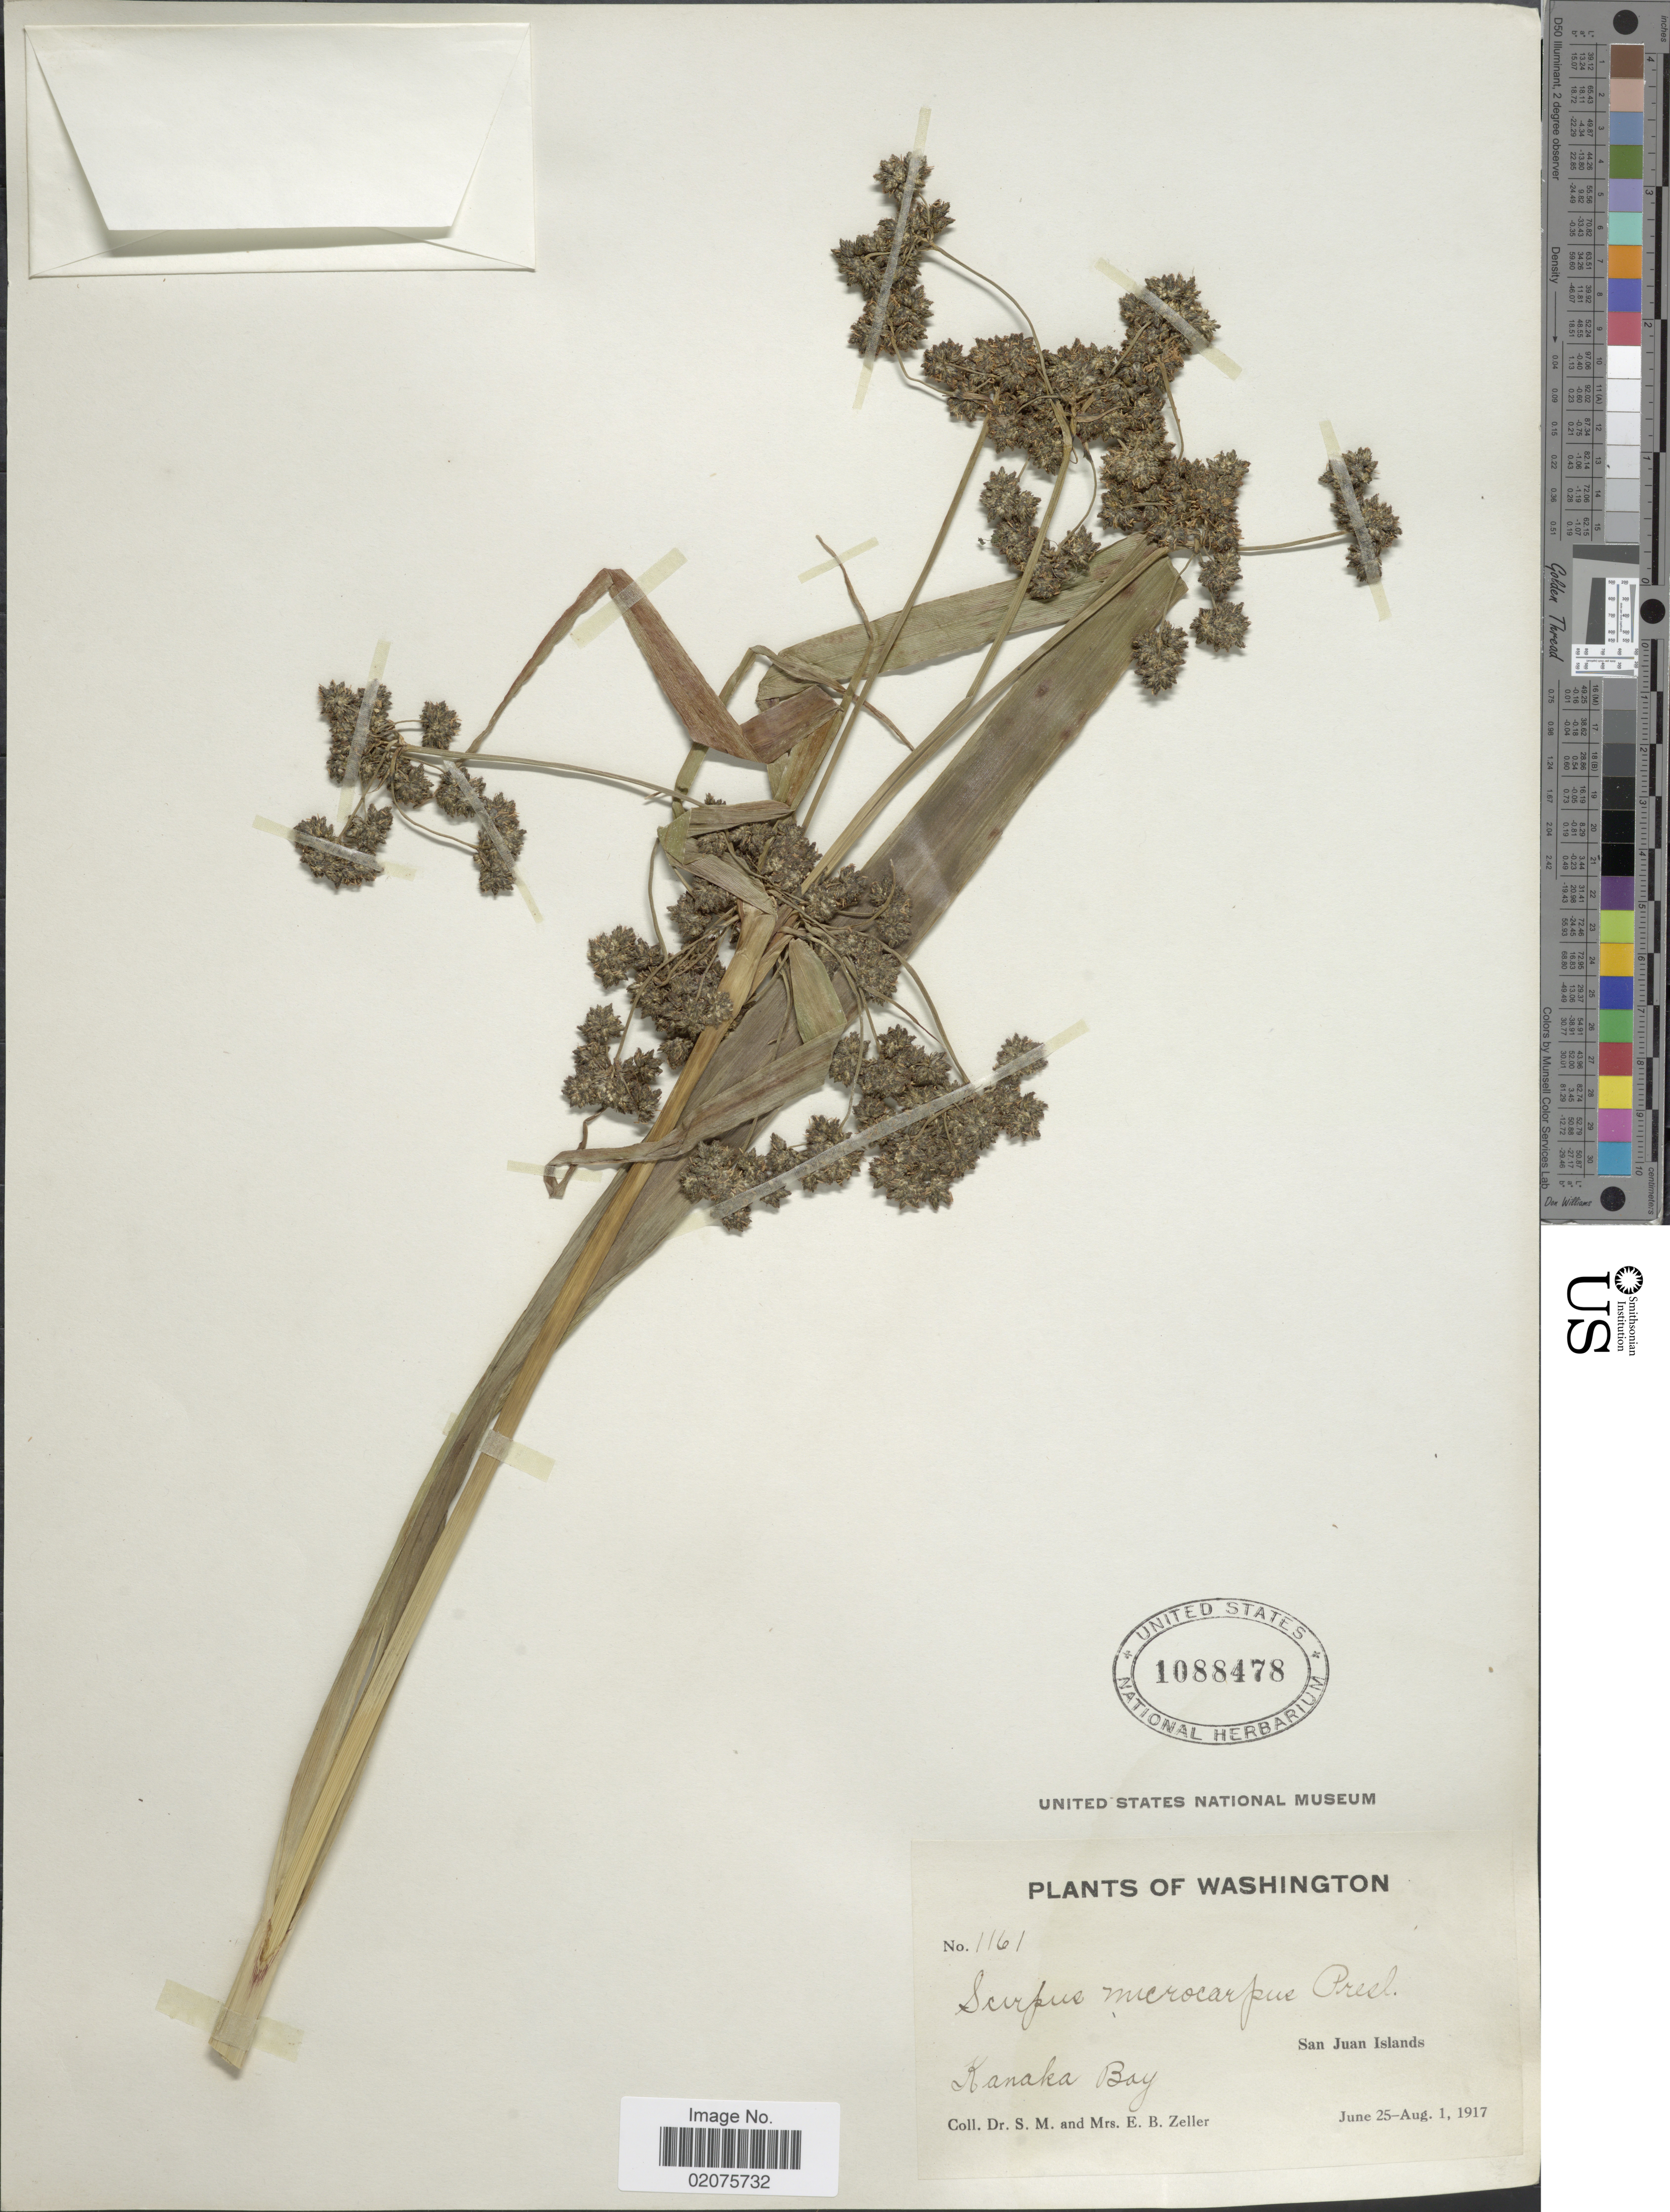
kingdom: Plantae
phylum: Tracheophyta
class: Liliopsida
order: Poales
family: Cyperaceae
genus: Scirpus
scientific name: Scirpus microcarpus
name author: J. Presl & C. Presl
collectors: S. Zeller & E. Zeller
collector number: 1161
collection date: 1917-06-25/1917-08-01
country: United States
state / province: Washington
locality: Kanaka Bay. San Juan Islands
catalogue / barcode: US 1088478